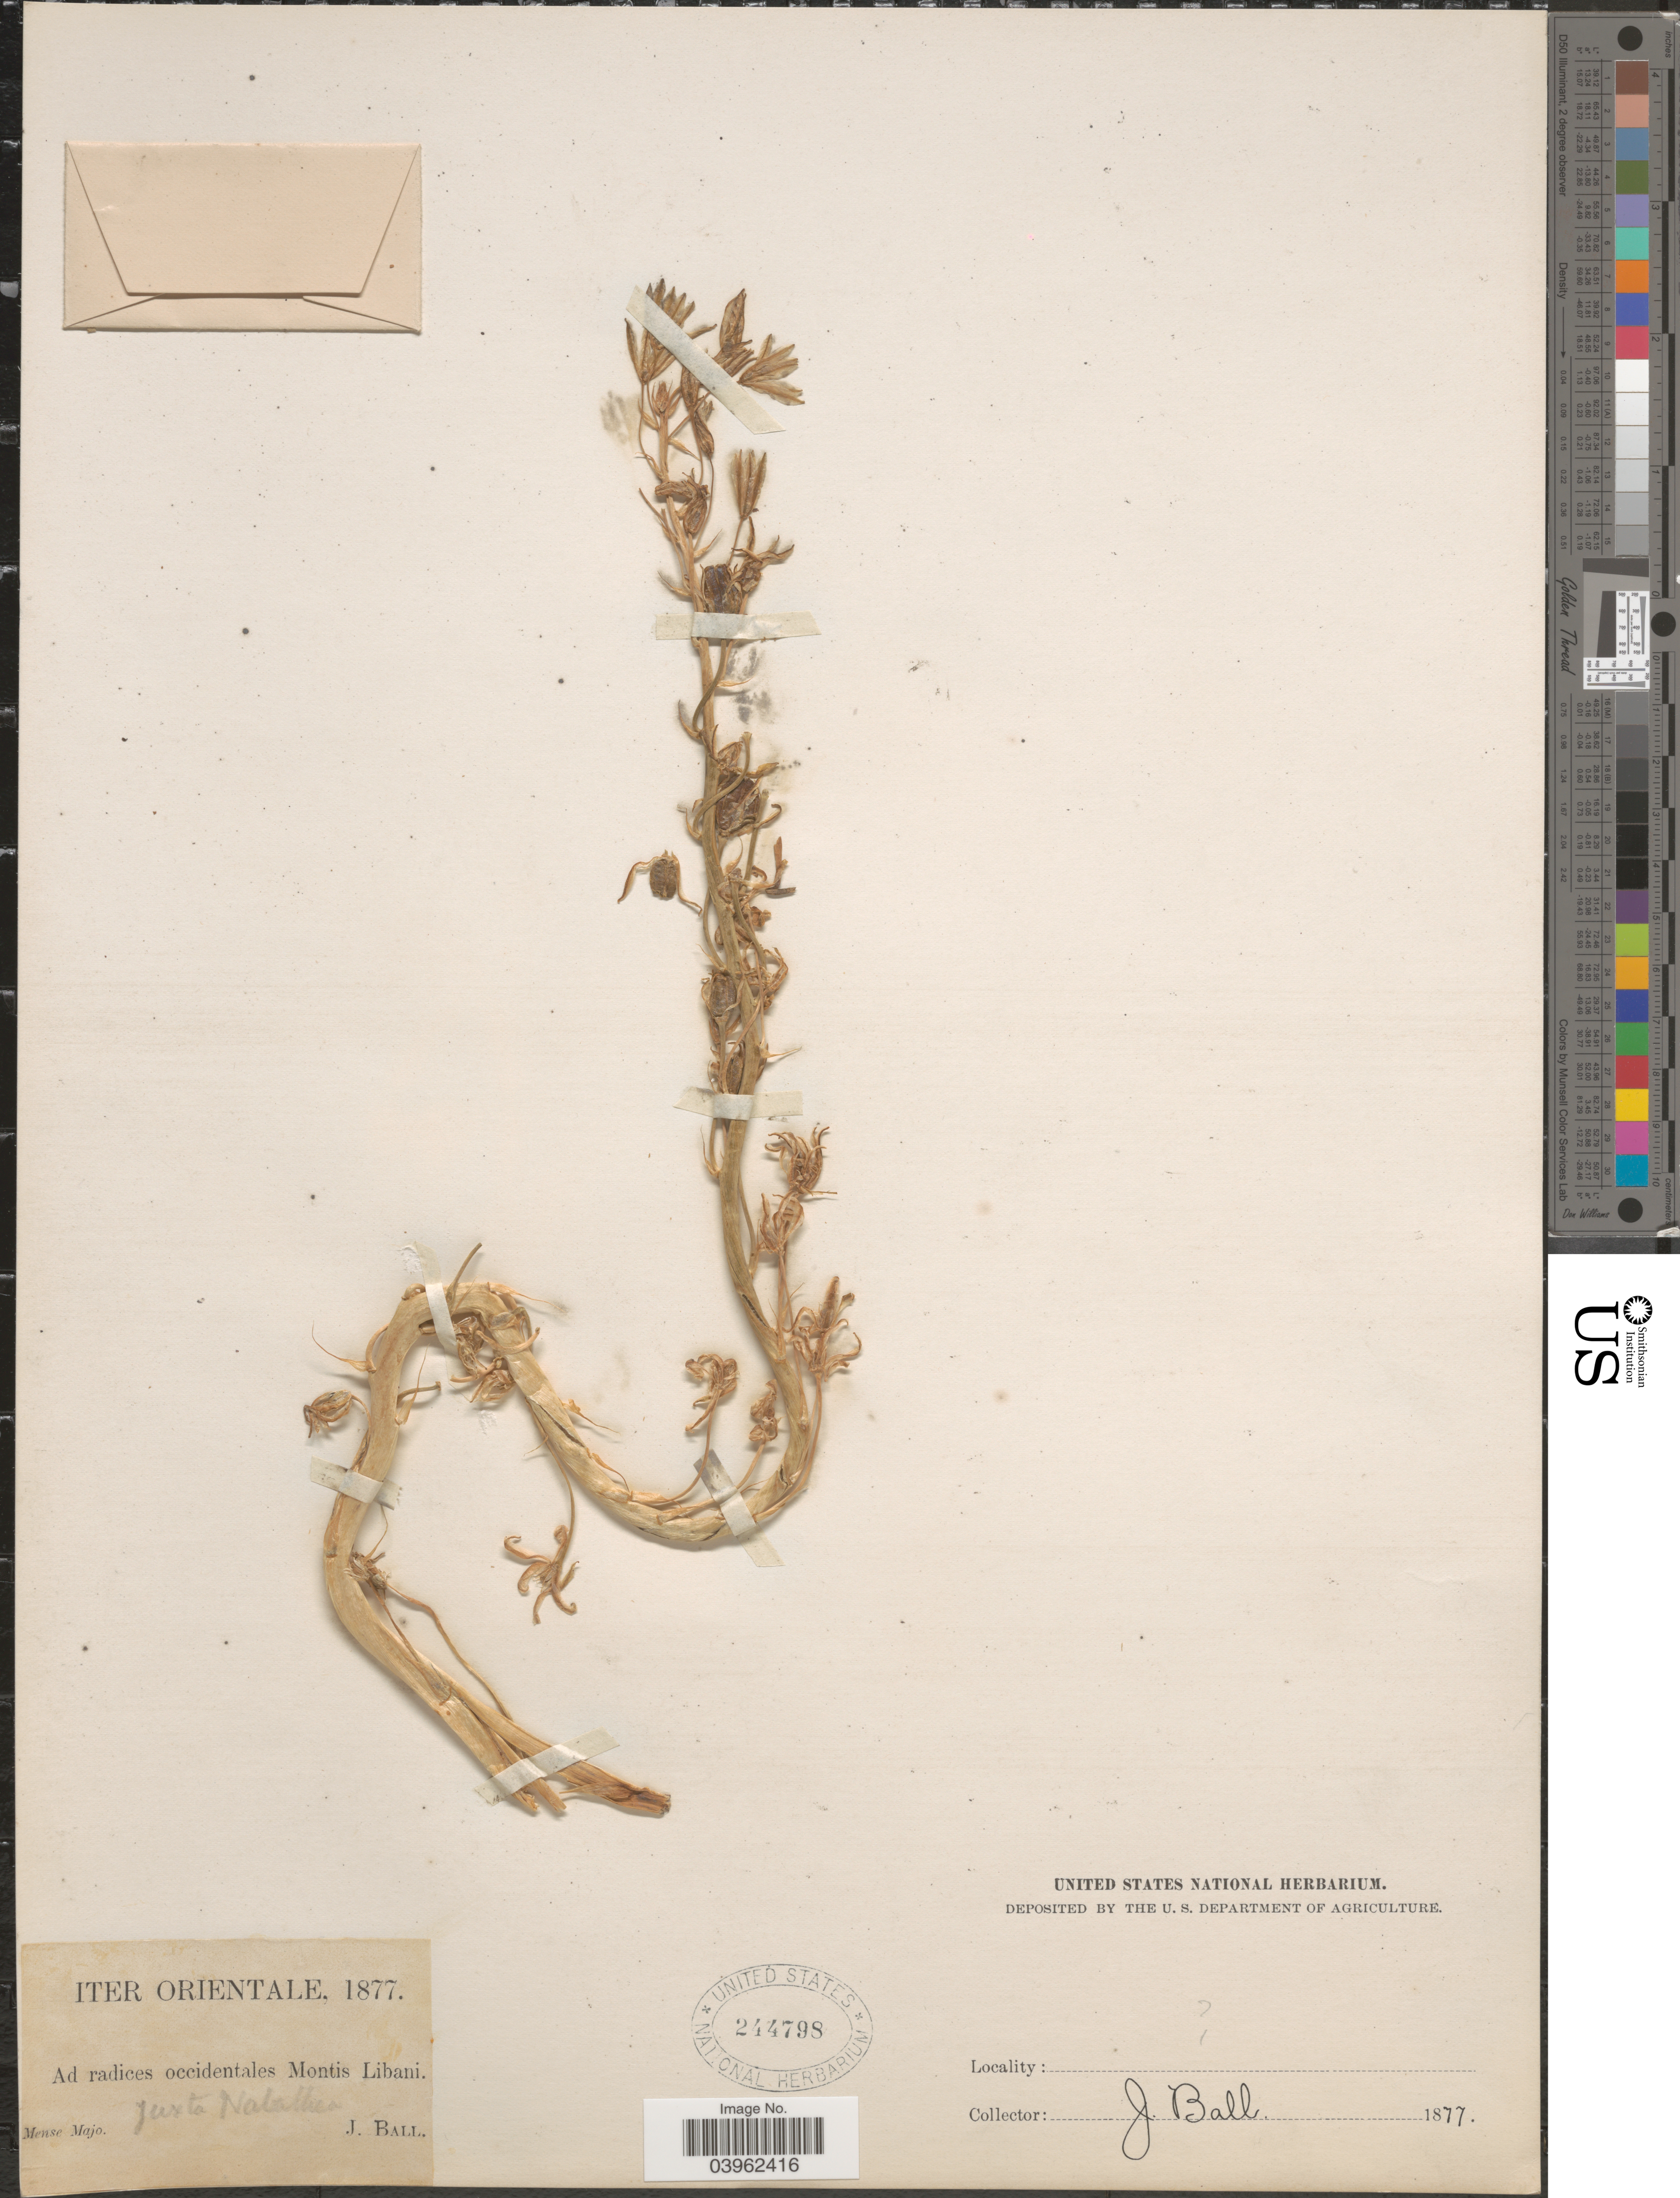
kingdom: Plantae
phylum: Tracheophyta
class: Liliopsida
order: Asparagales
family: Asparagaceae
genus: Ornithogalum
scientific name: Ornithogalum sp.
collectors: J. Ball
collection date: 1877-05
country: Lebanon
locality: Iter Orientale. Ad radices occidentalis Montis Libani. Juxta Nabathea.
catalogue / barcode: US 244798